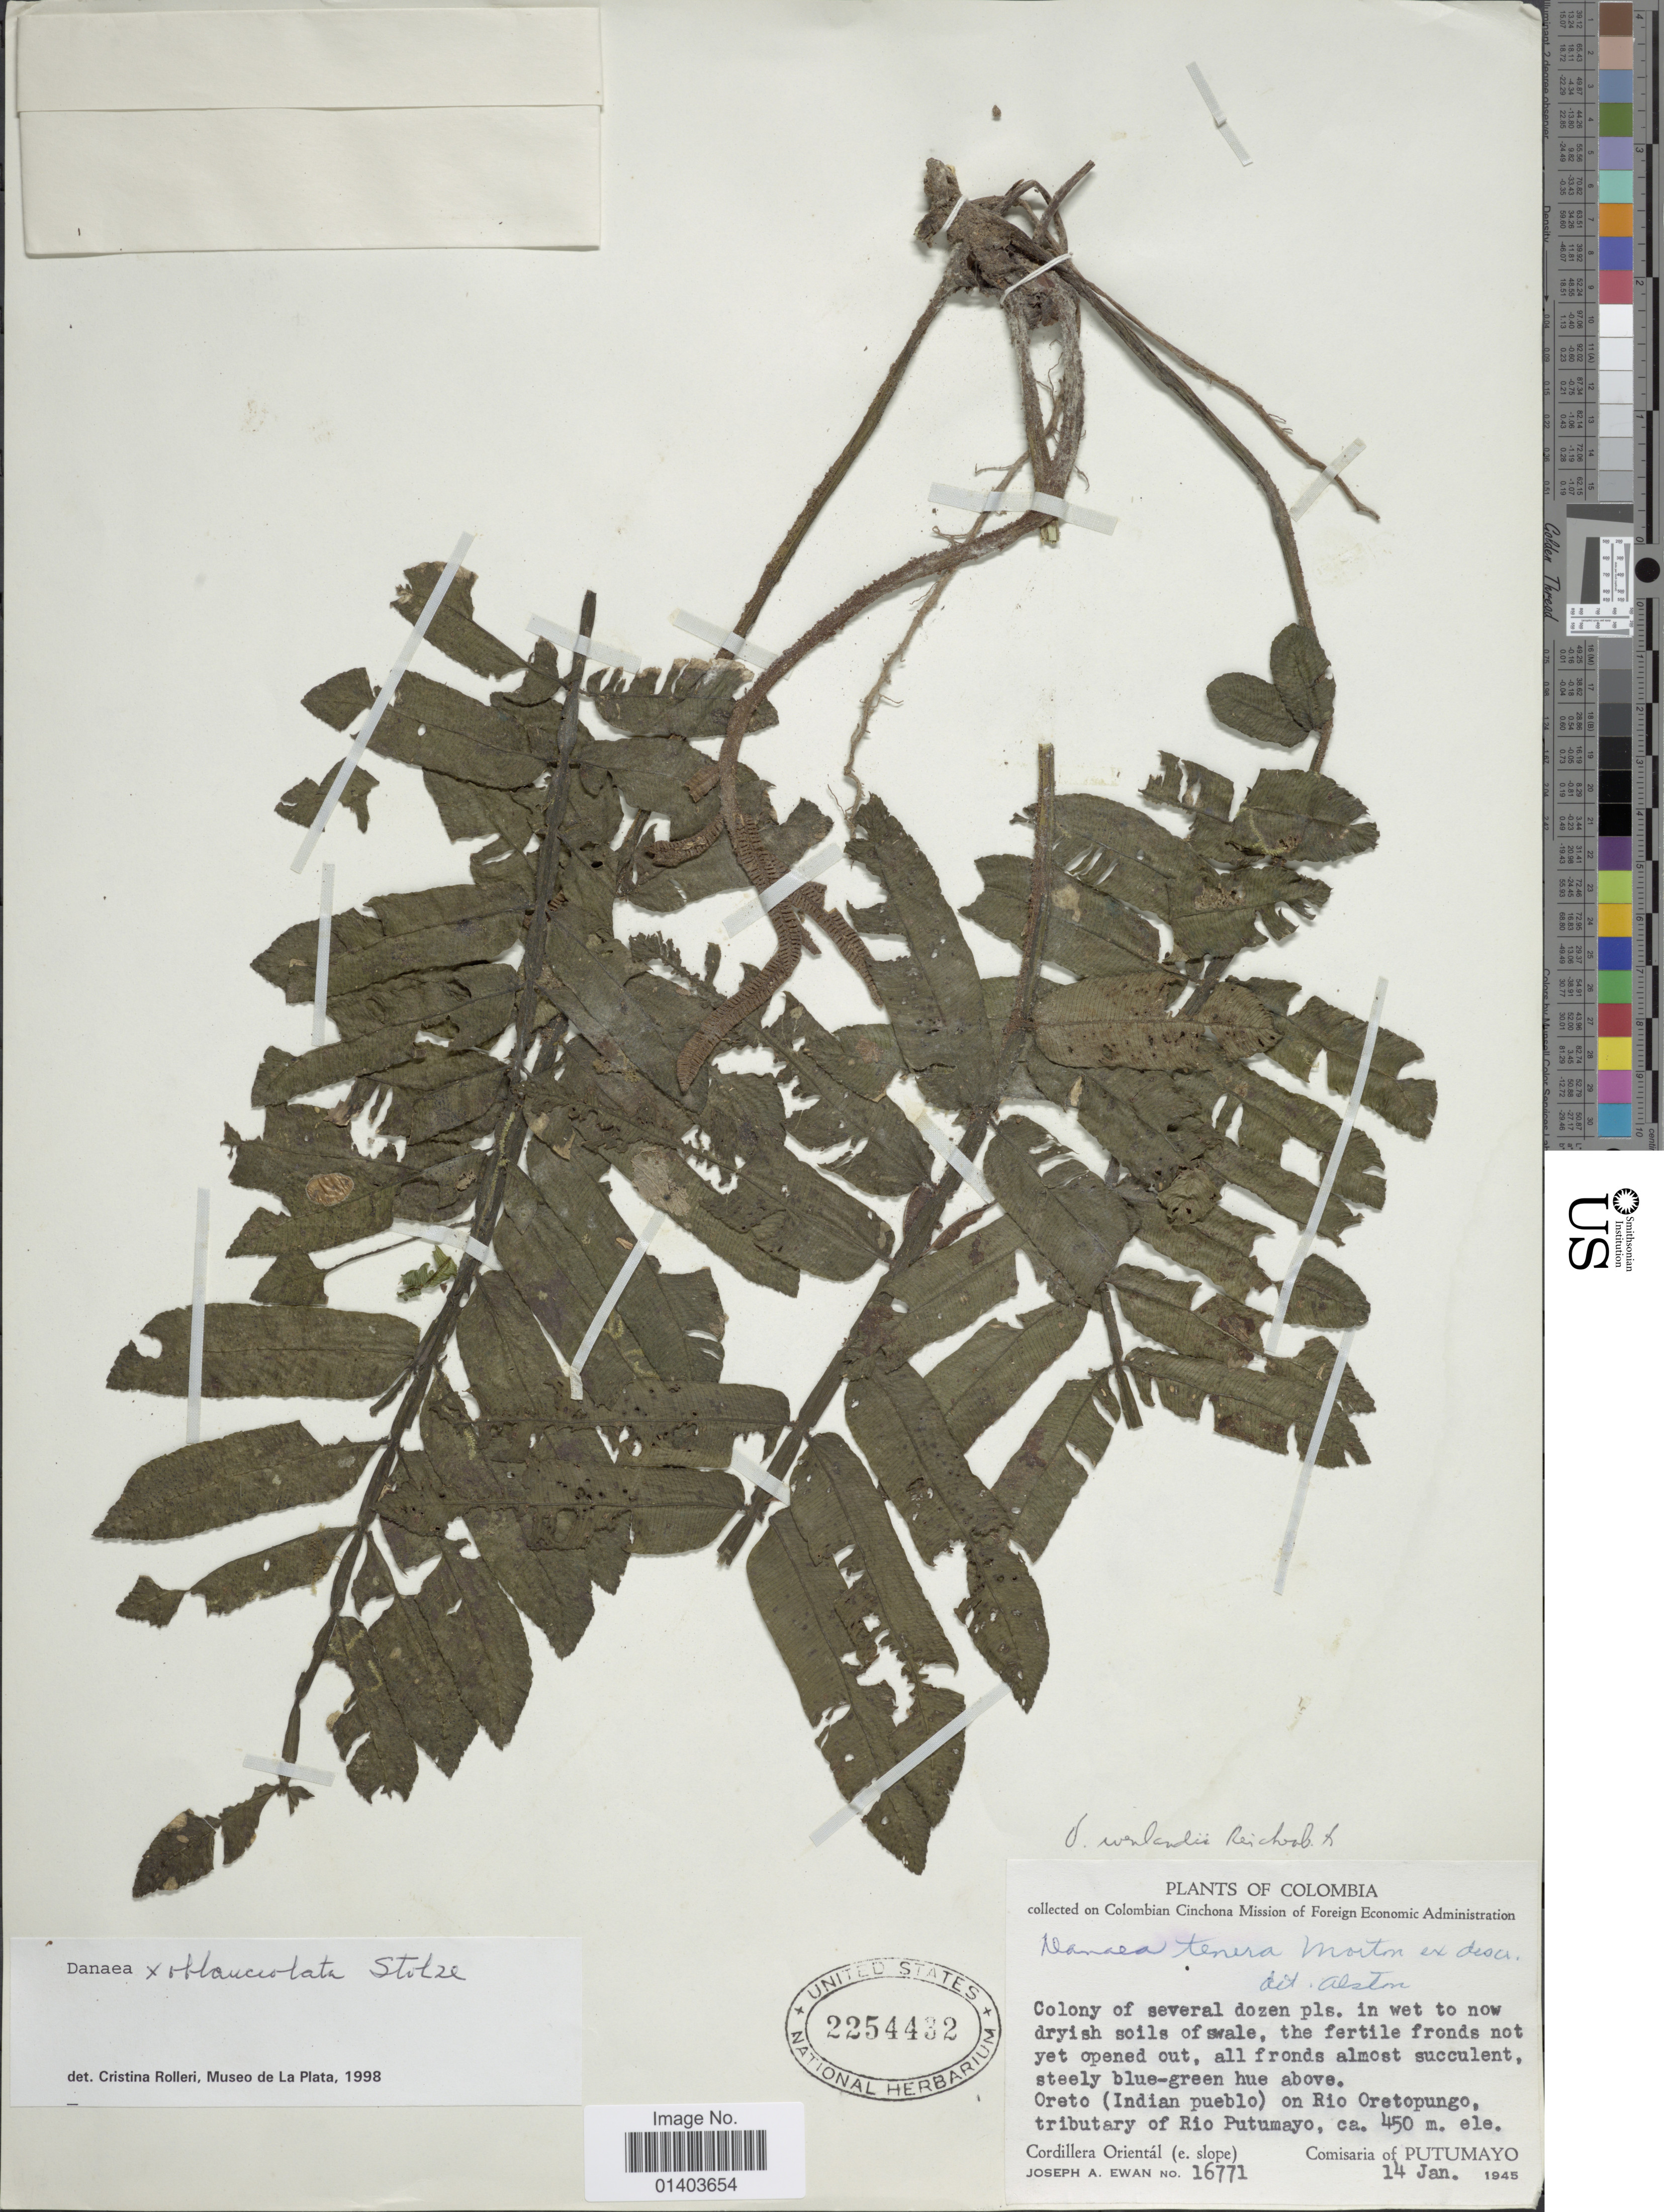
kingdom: Plantae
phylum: Tracheophyta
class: Polypodiopsida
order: Marattiales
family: Marattiaceae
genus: Danaea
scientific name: Danaea x oblanceolata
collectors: J. A. Ewan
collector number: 16771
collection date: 1945-01-14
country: Colombia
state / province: Putumayo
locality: Oreto (Indian pueblo) on Rio Oretopungo, tributary of Rio Putumayo, Cordillera Orientál (e.slope), Comisaria of Putumayo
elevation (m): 450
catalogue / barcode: US 2254432